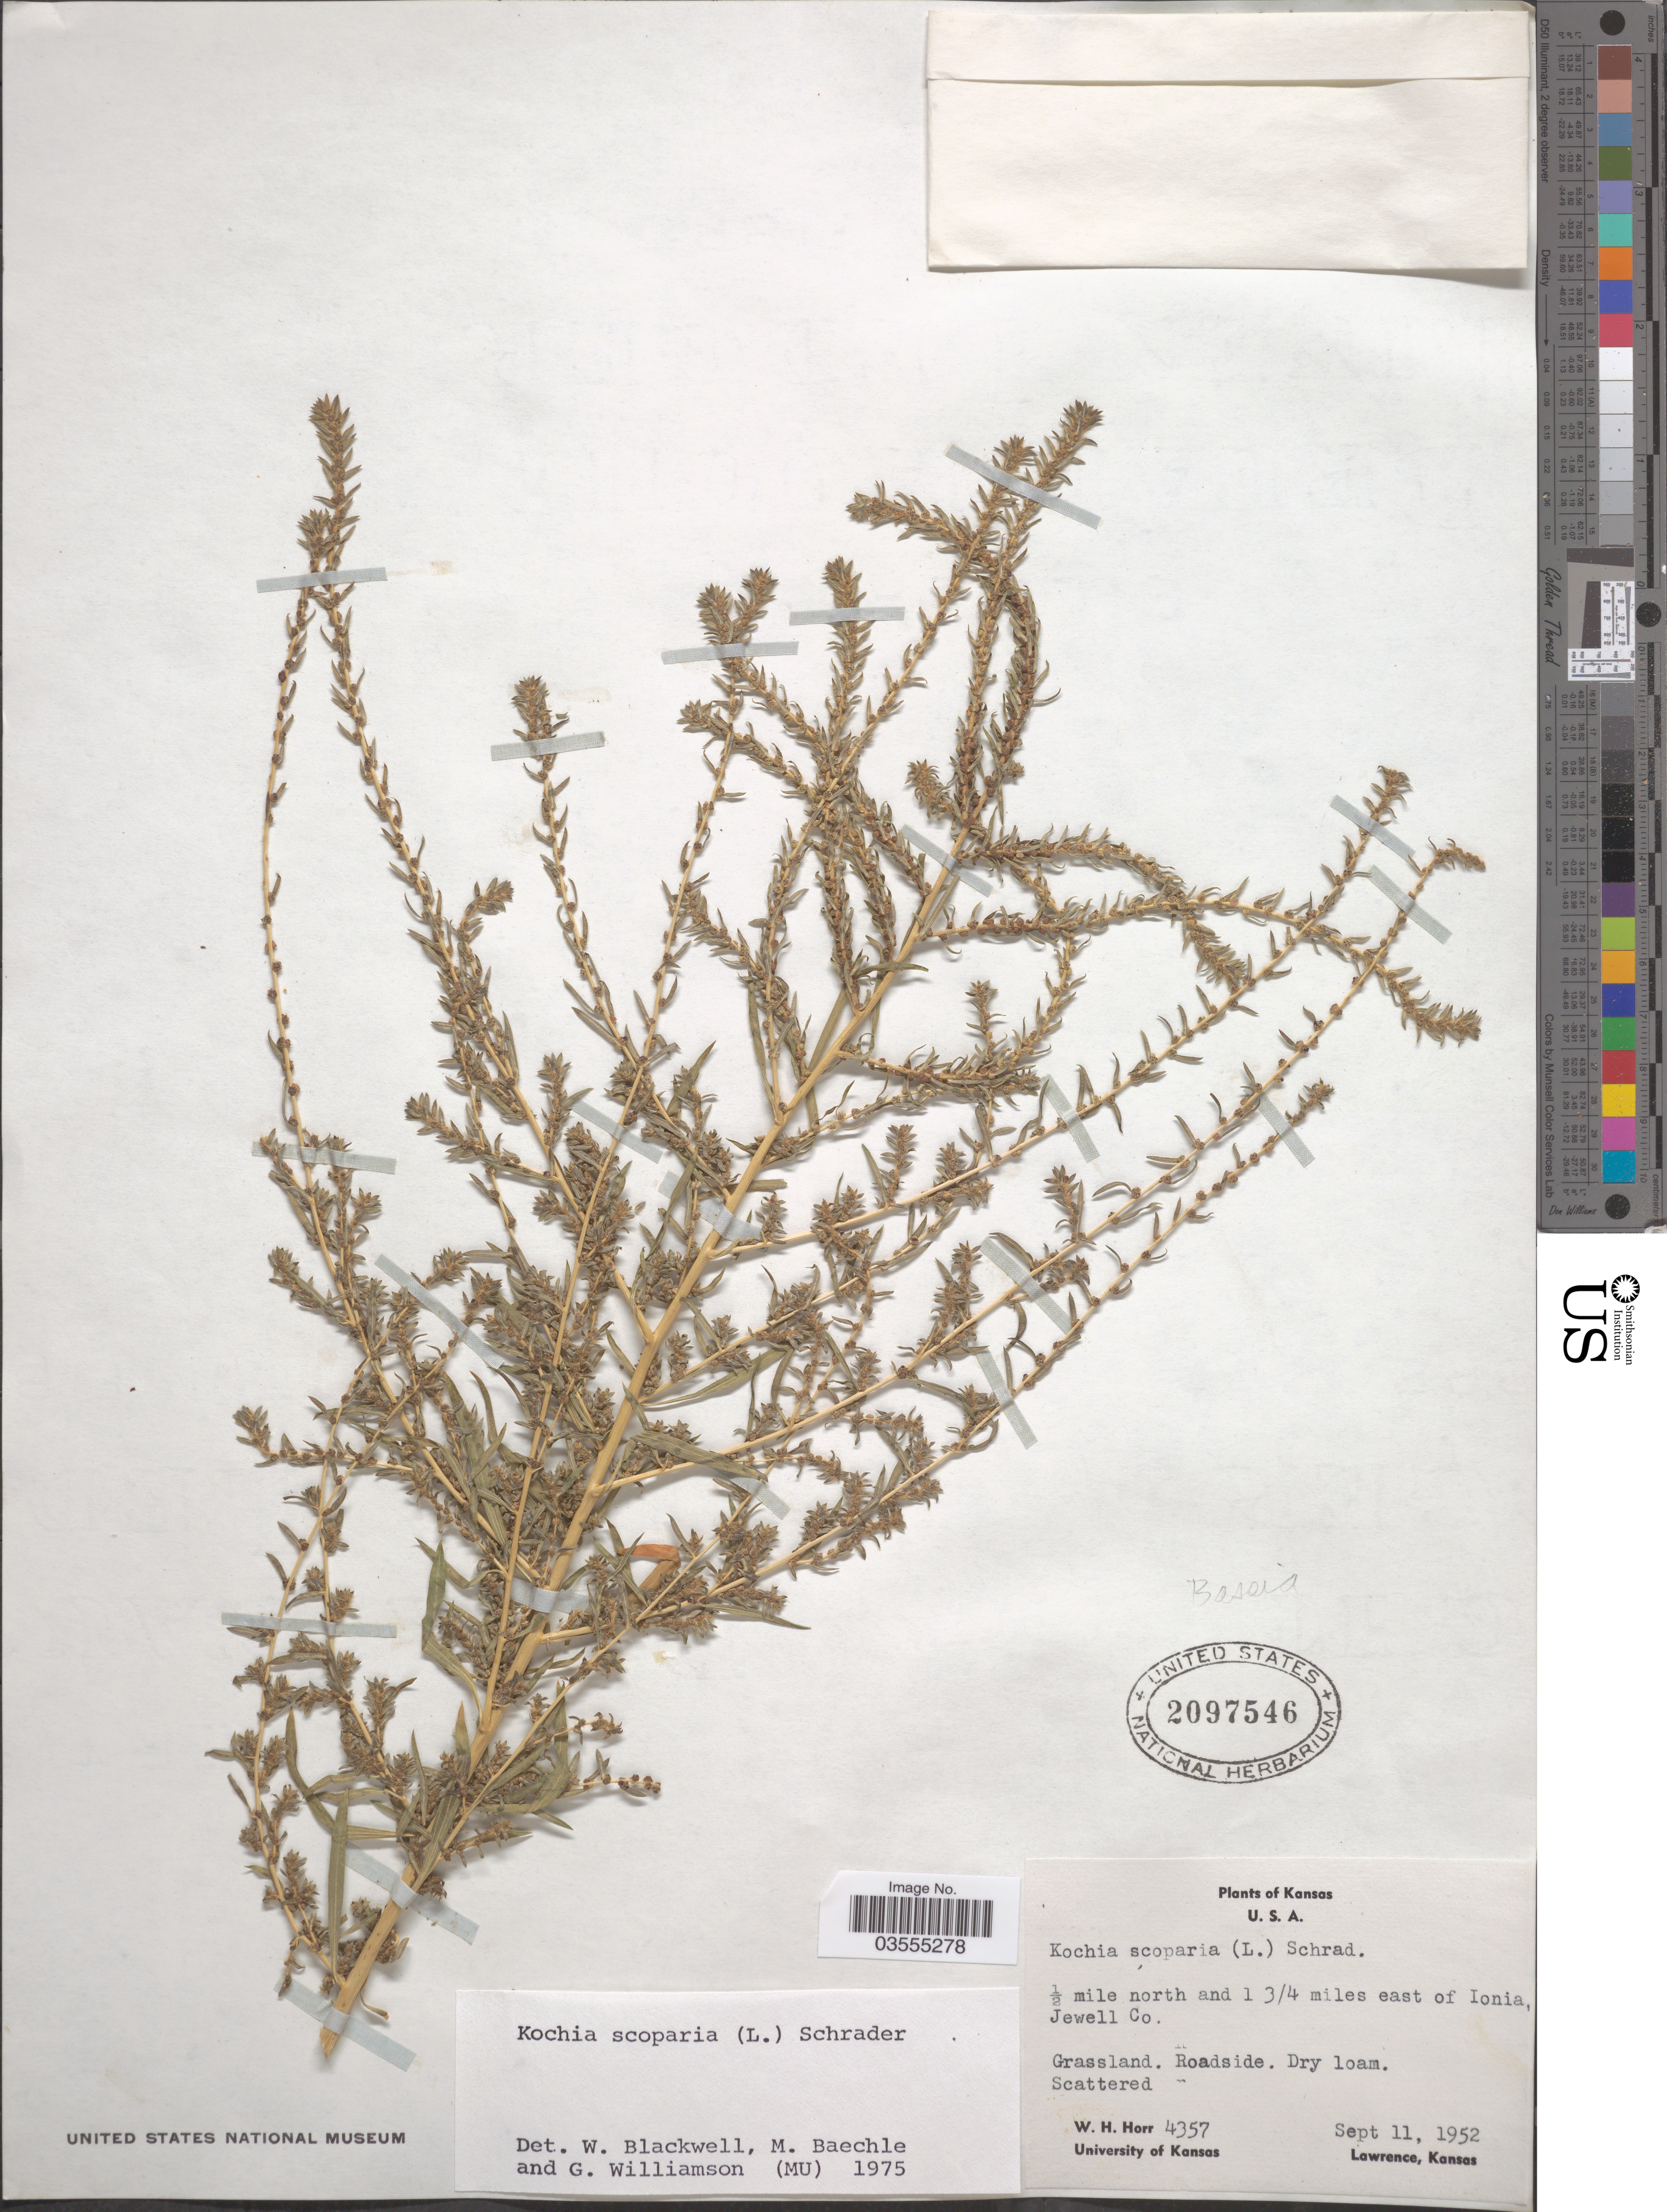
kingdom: Plantae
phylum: Tracheophyta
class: Magnoliopsida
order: Caryophyllales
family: Amaranthaceae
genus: Bassia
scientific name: Bassia scoparia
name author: (L.) Voss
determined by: U.S. National Herbarium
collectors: W. H. Horr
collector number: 4357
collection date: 1952-09-11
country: United States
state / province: Kansas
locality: ½ mile north and 1 ¾ miles east of Ionia, Jewell Co.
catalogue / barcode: US 2097546